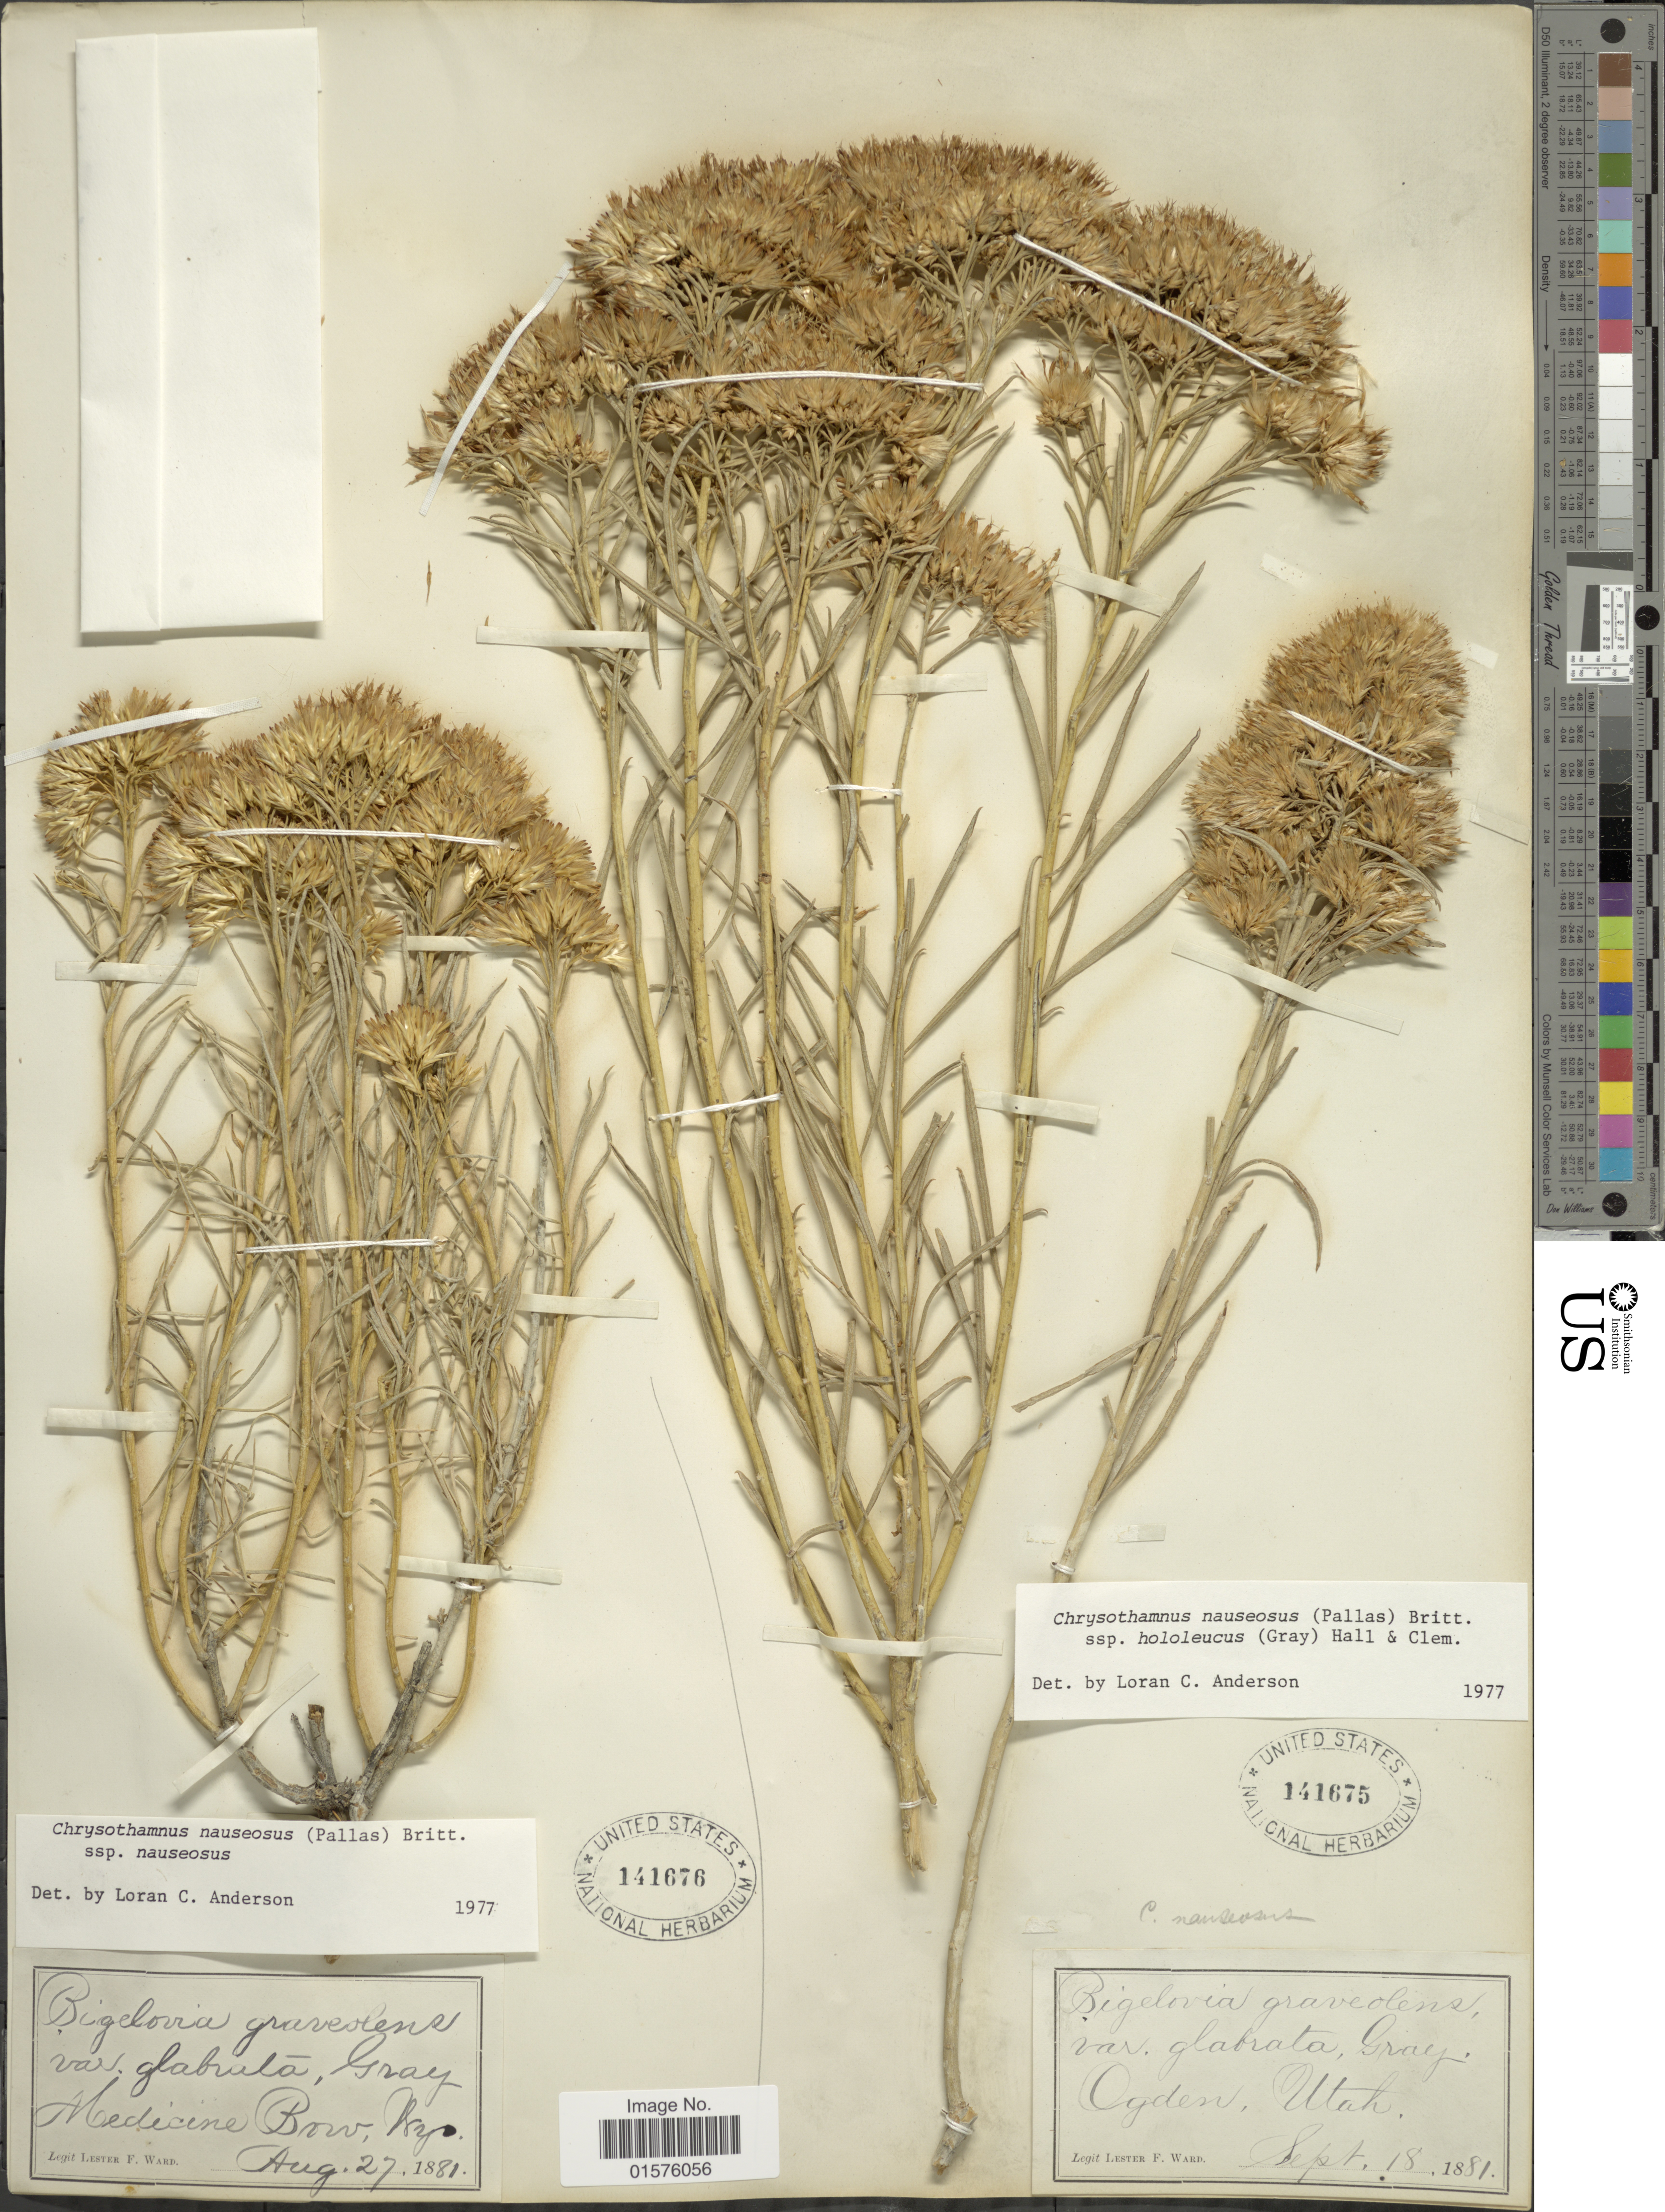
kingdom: Plantae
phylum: Tracheophyta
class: Magnoliopsida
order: Asterales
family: Asteraceae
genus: Ericameria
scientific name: Ericameria nauseosa var. hololeuca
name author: (A. Gray) G.L. Nesom & G.I. Baird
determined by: Urbatsch, Lowell E., Curator (LSU), Louisiana State University (UNITED STATES)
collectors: L. F. Ward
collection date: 1881-09-18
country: United States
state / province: Utah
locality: Oyden, Utah.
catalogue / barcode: US 141675-2